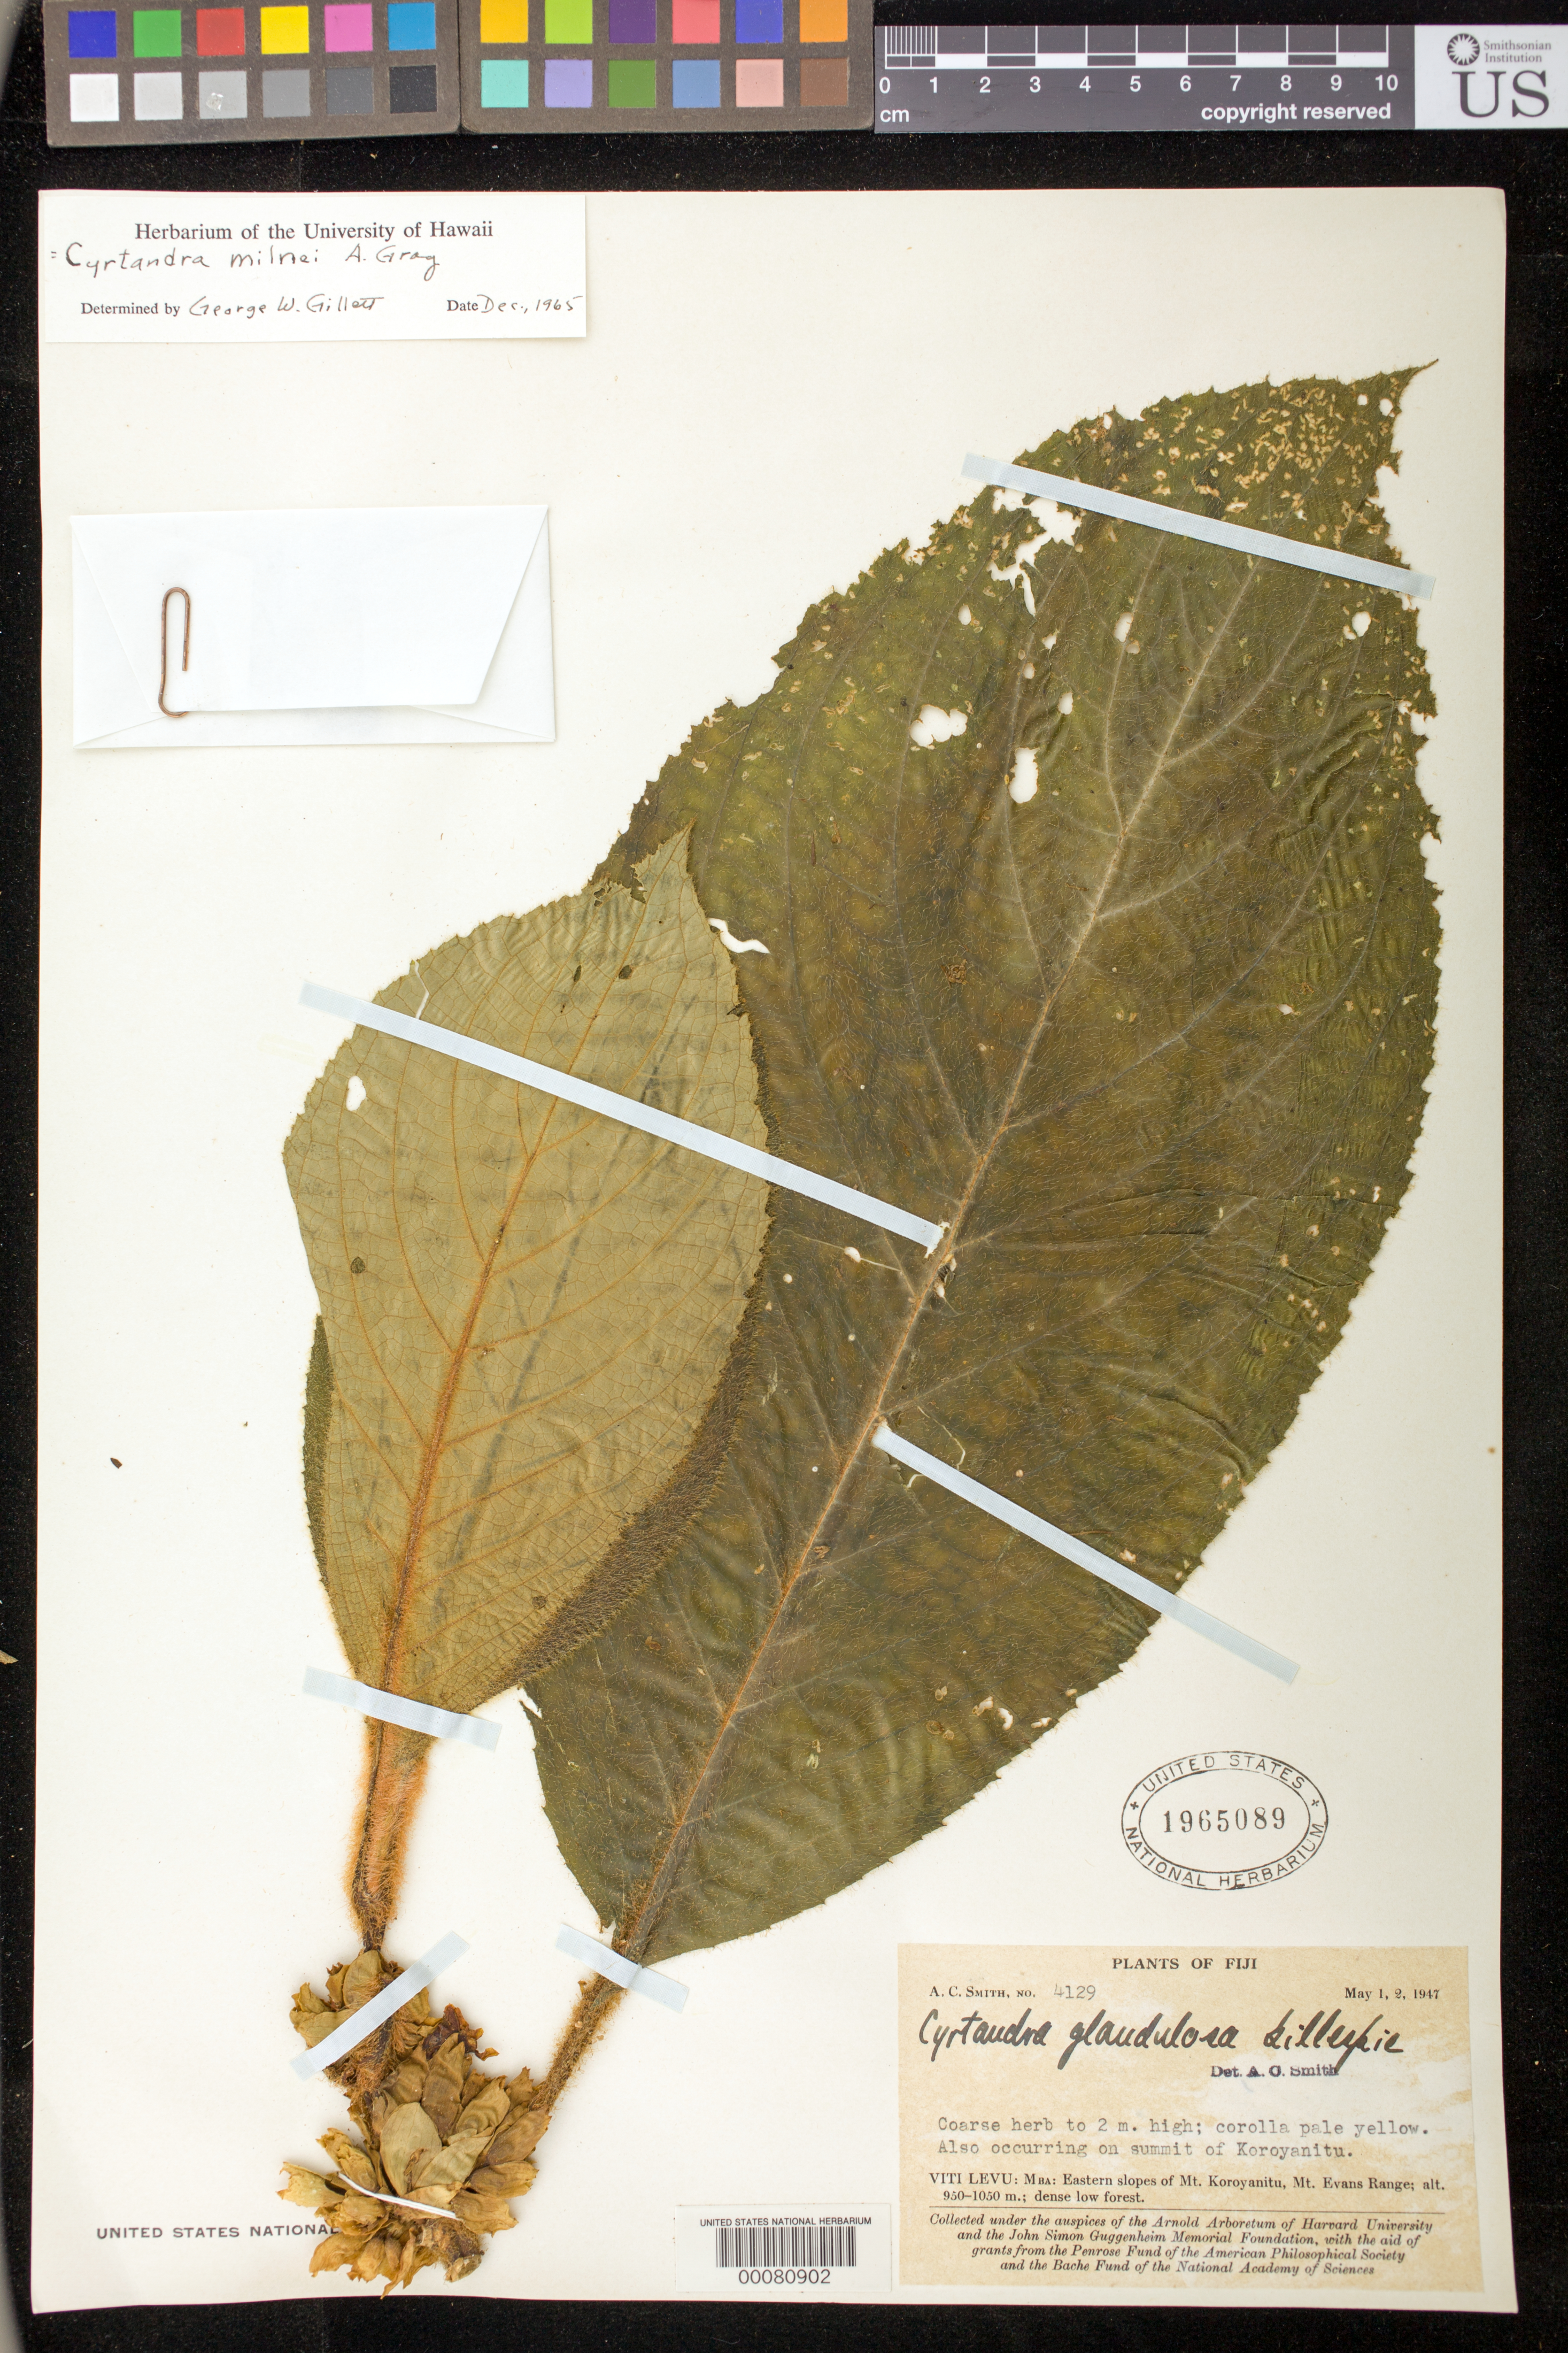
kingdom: Plantae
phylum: Tracheophyta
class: Magnoliopsida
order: Lamiales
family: Gesneriaceae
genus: Cyrtandra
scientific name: Cyrtandra milnei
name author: Seem. ex A. Gray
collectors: A. C. Smith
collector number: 4129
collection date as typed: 01-02 May 1947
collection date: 1947-05-01/1947-05-02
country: Fiji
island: Viti Levu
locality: Mba, eastern slopes of mt koroyanitu, mt evans range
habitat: Dense low forest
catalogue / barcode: US 1965089